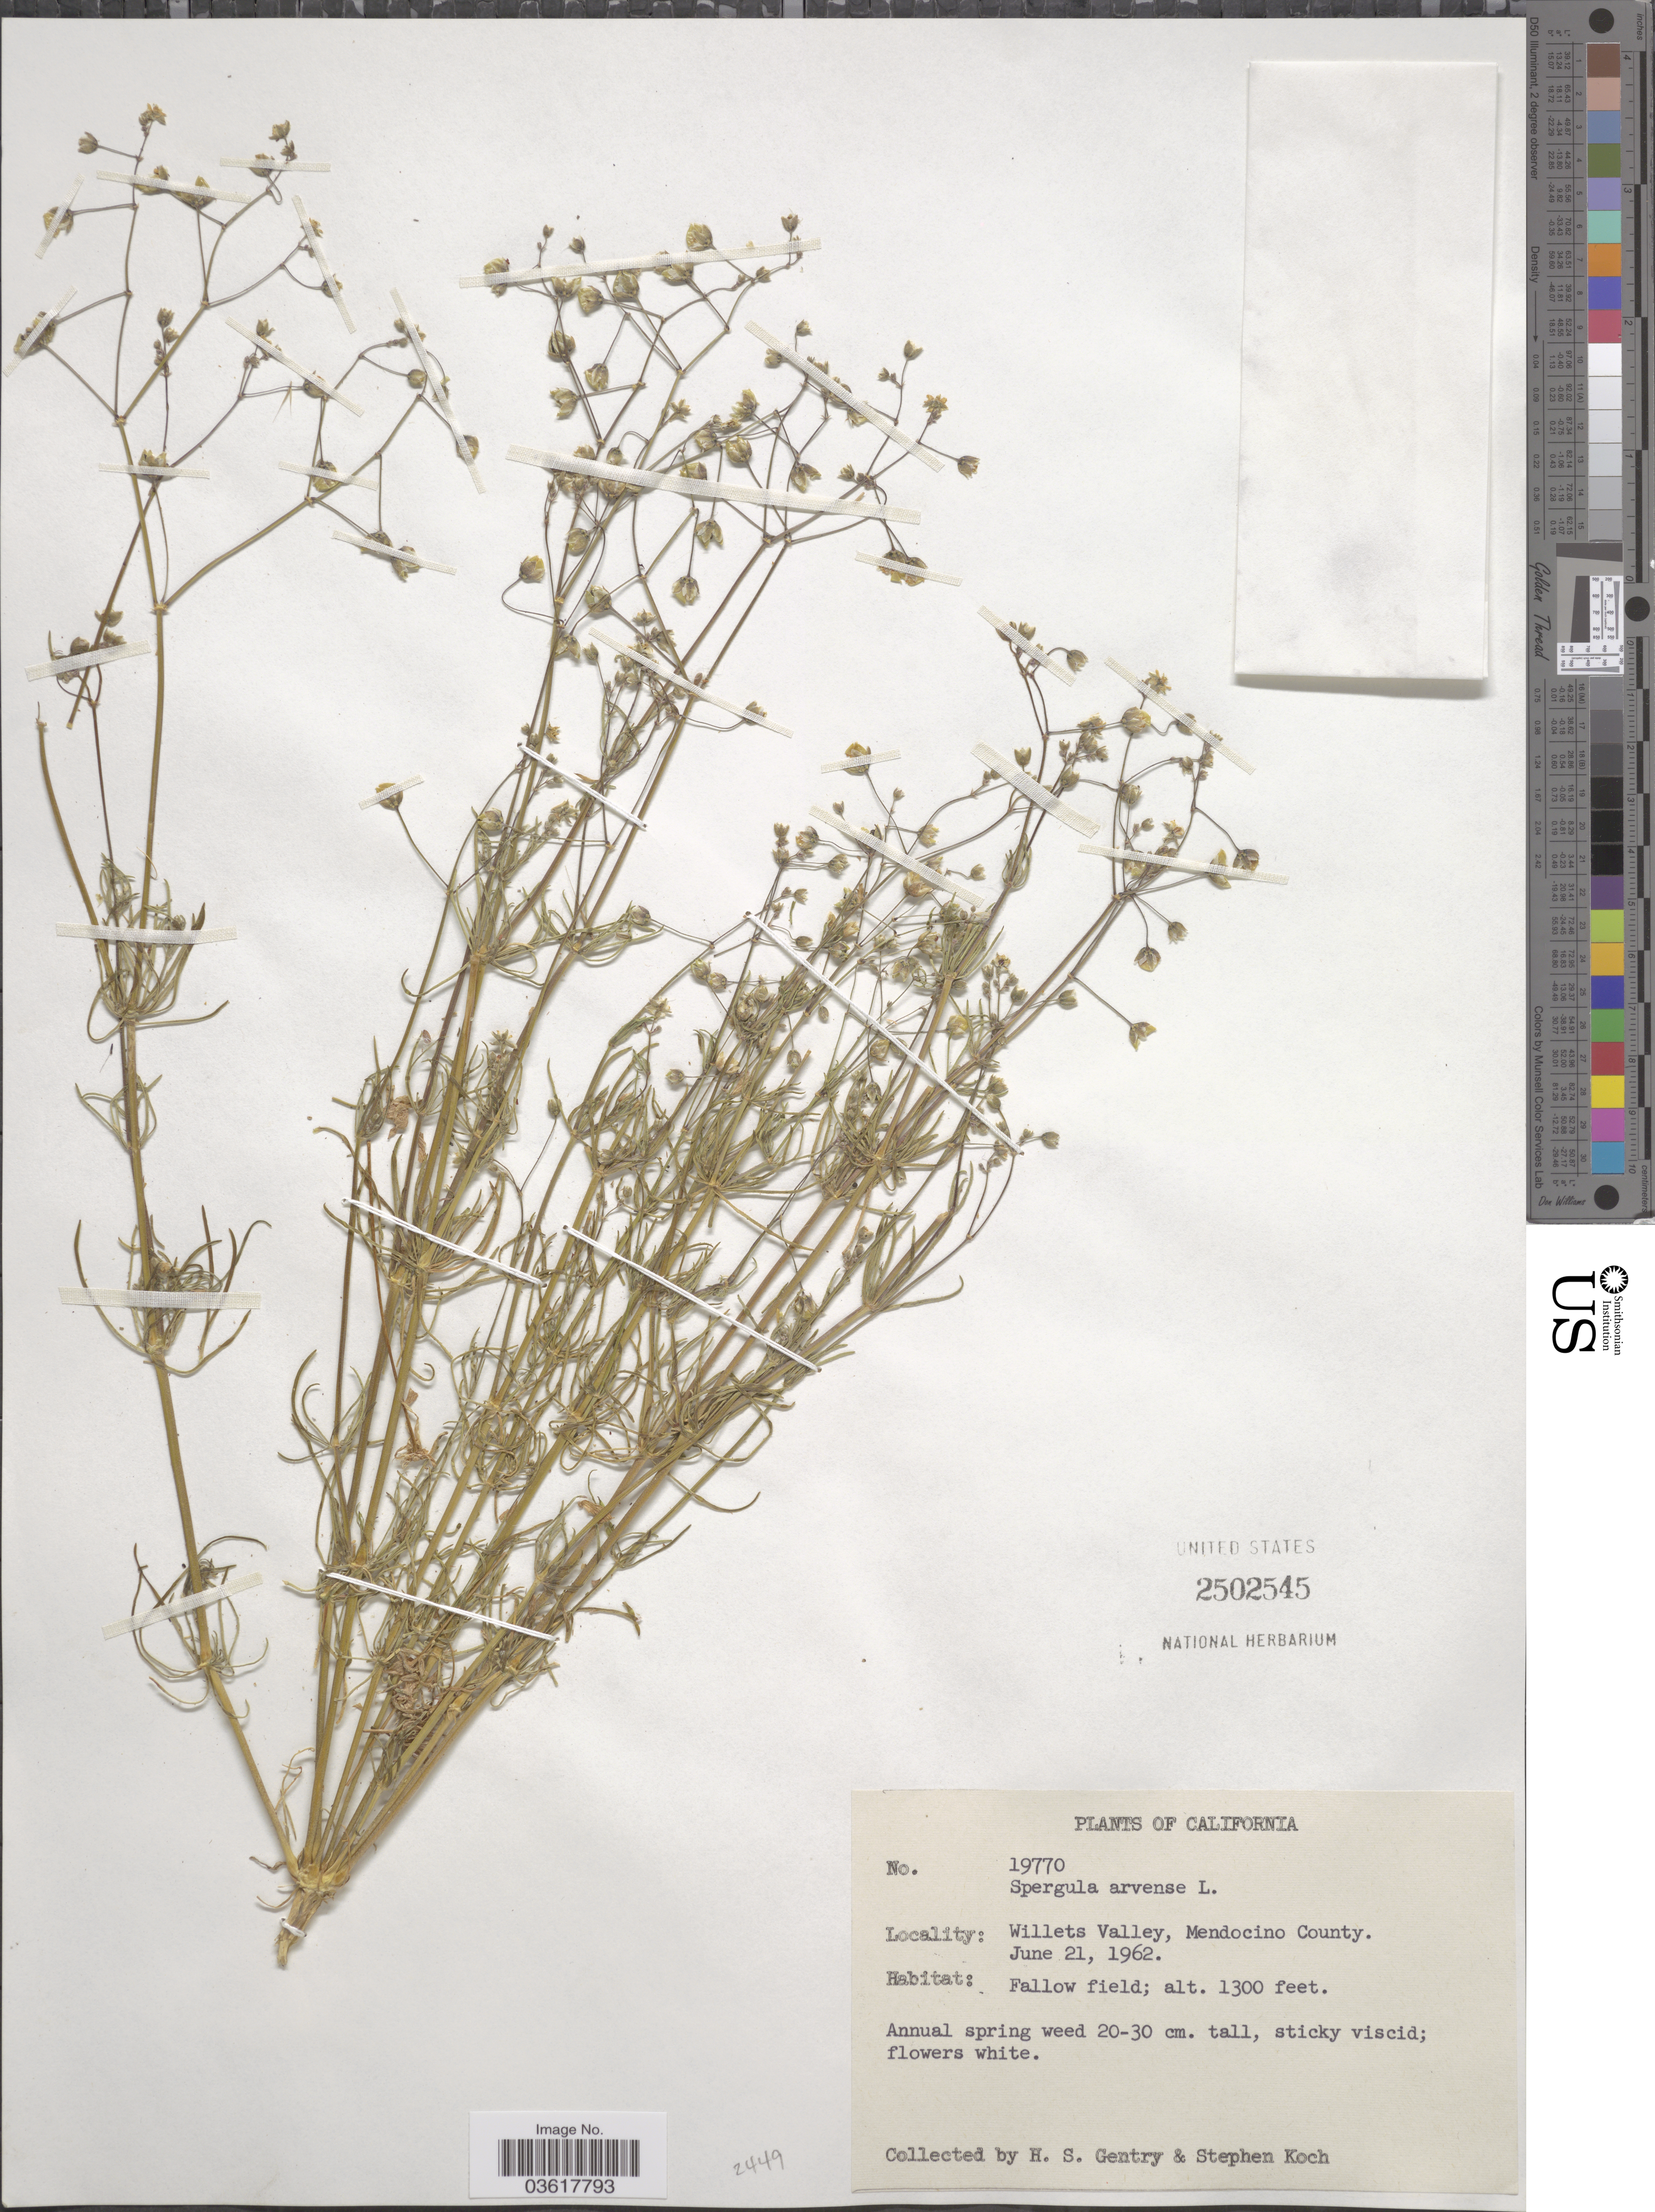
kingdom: Plantae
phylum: Tracheophyta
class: Magnoliopsida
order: Caryophyllales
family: Caryophyllaceae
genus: Spergula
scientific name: Spergula arvensis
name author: L.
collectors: H. S. Gentry & S. D. Koch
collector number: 19770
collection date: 1962-06-21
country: United States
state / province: California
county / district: Mendocino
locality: Willets Valley, Mendocino County.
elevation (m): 396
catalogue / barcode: US 2502545